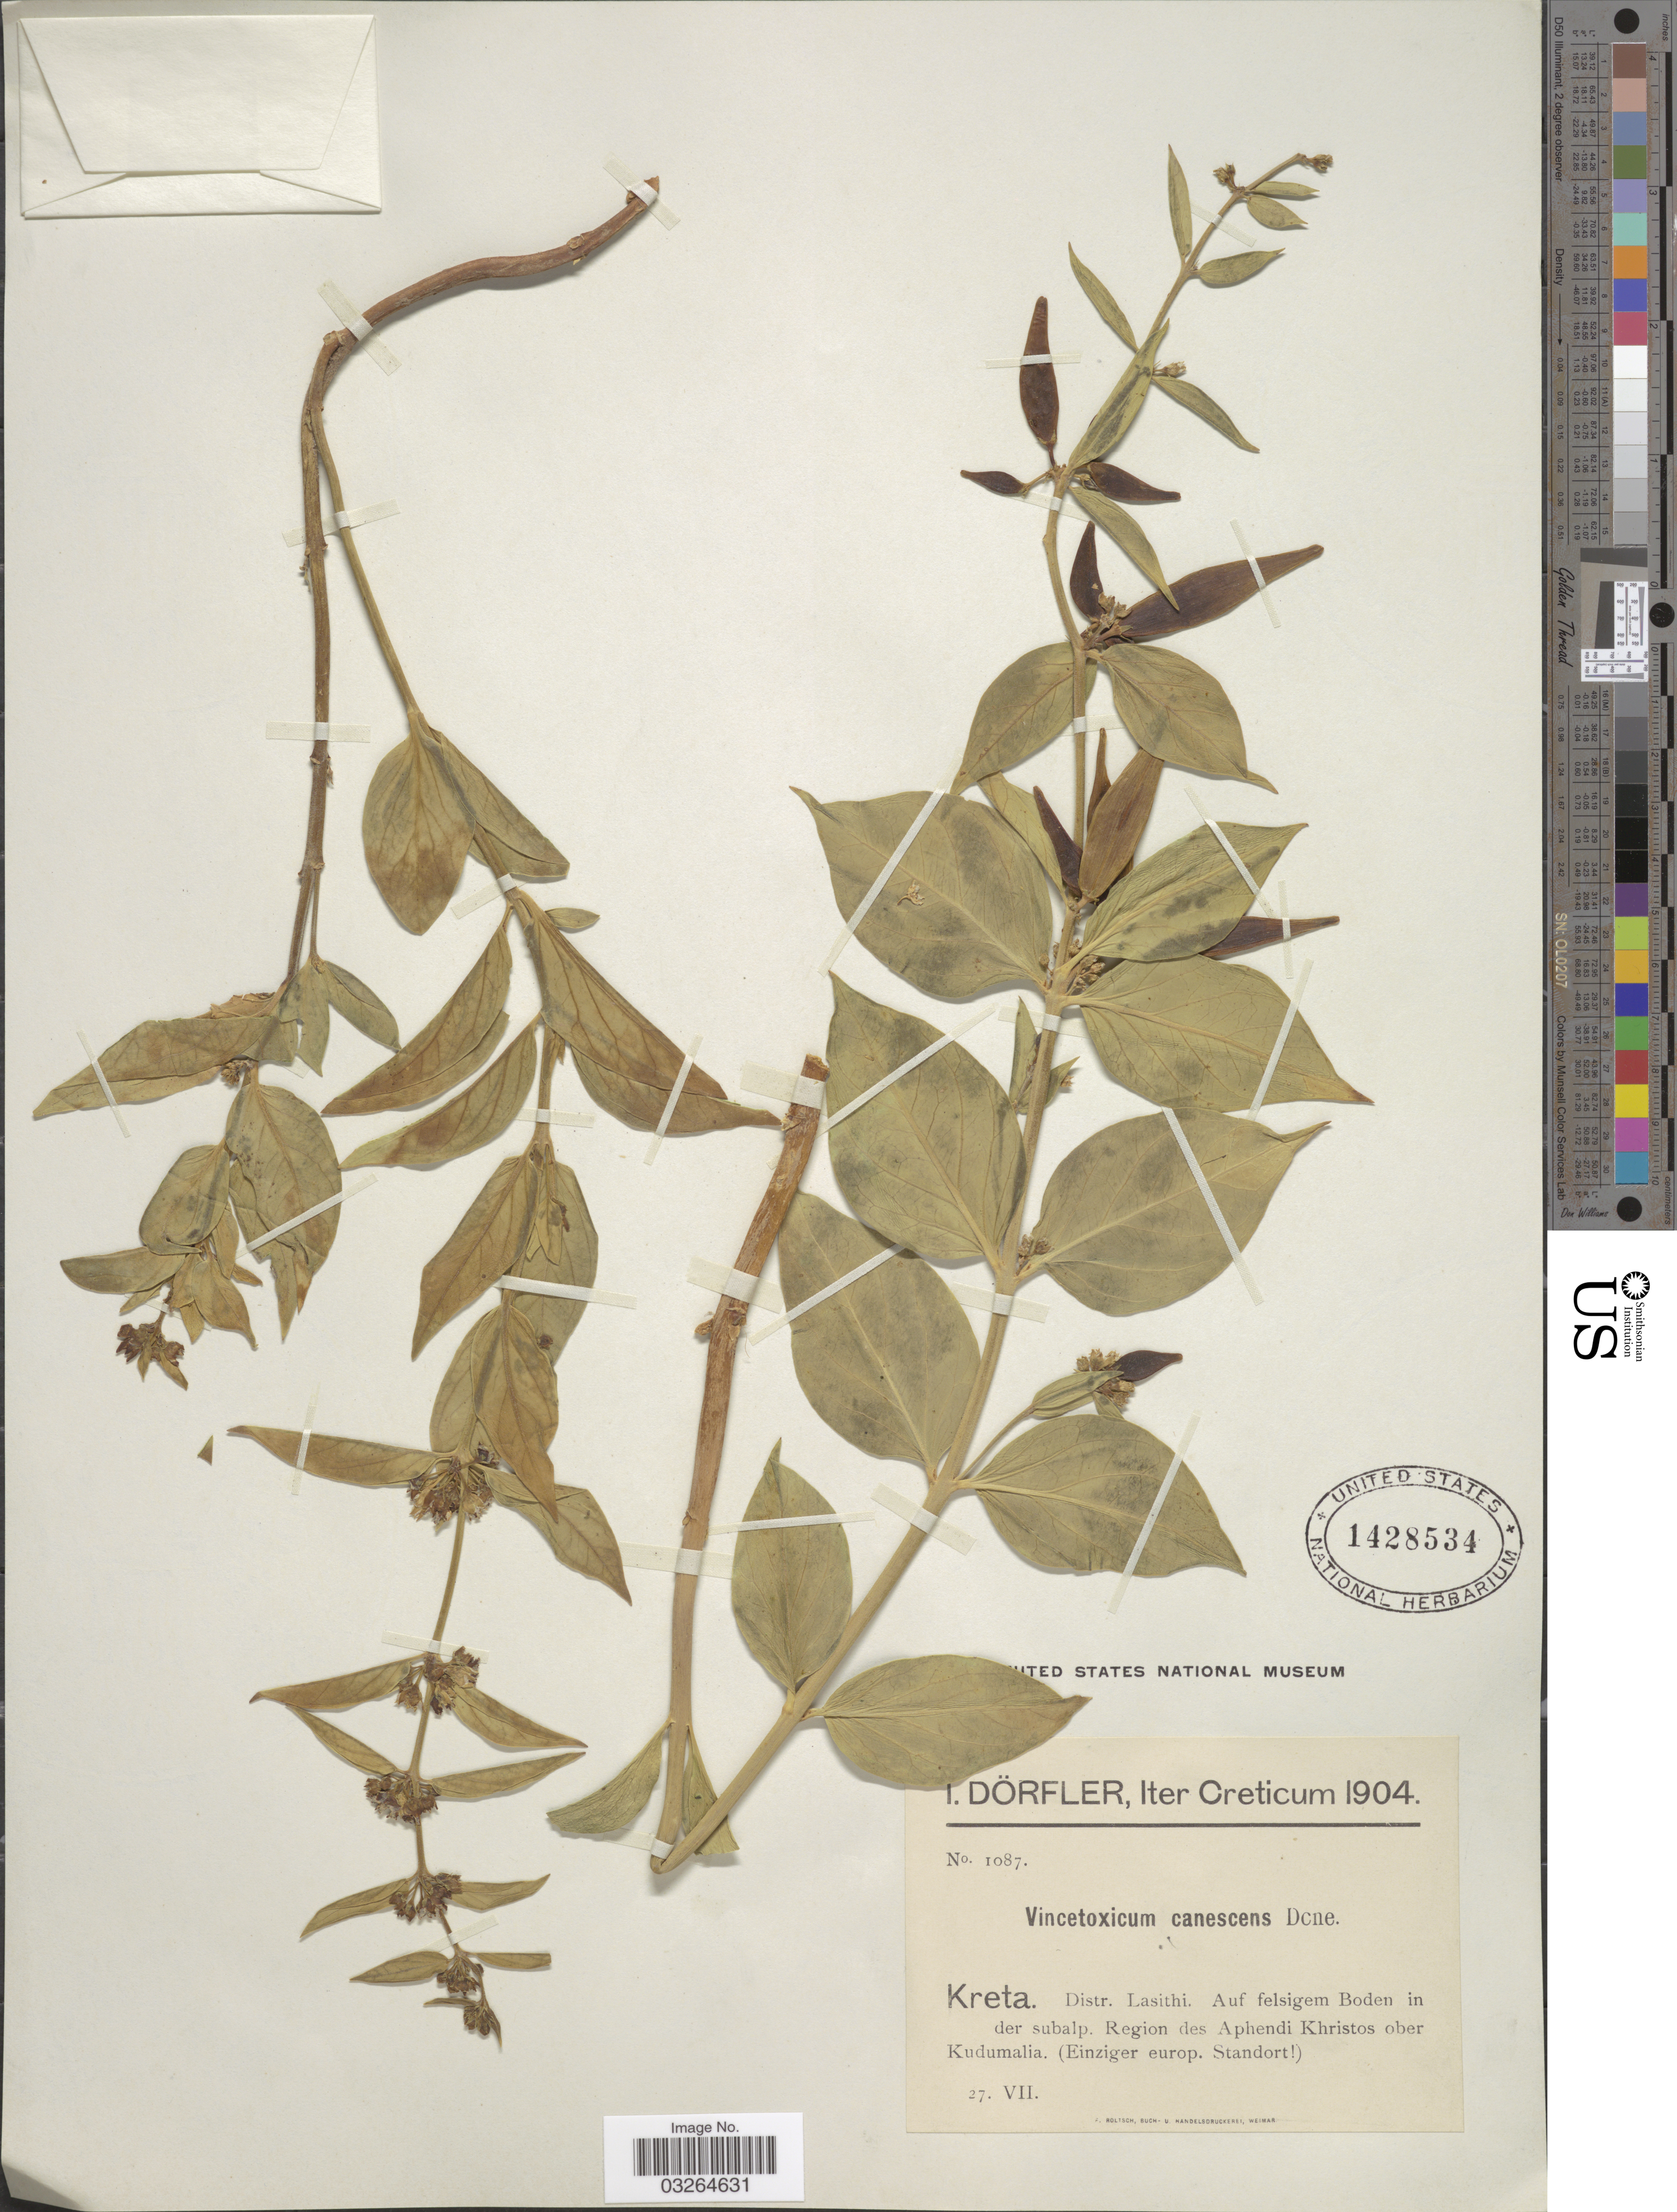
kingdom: Plantae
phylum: Tracheophyta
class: Magnoliopsida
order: Gentianales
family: Apocynaceae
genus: Cynanchum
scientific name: Cynanchum canescens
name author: (Willd.) K. Schum.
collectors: I. Dörfler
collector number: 1087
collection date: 1904-07-27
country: Greece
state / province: Crete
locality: Kreta. Distr. Lasithi. Auf felsigem Boden in der subalp. Region des Aphendi Khristos ober Kudumalia. (Einziger europ. Standort [illegible text]).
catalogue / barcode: US 1428534